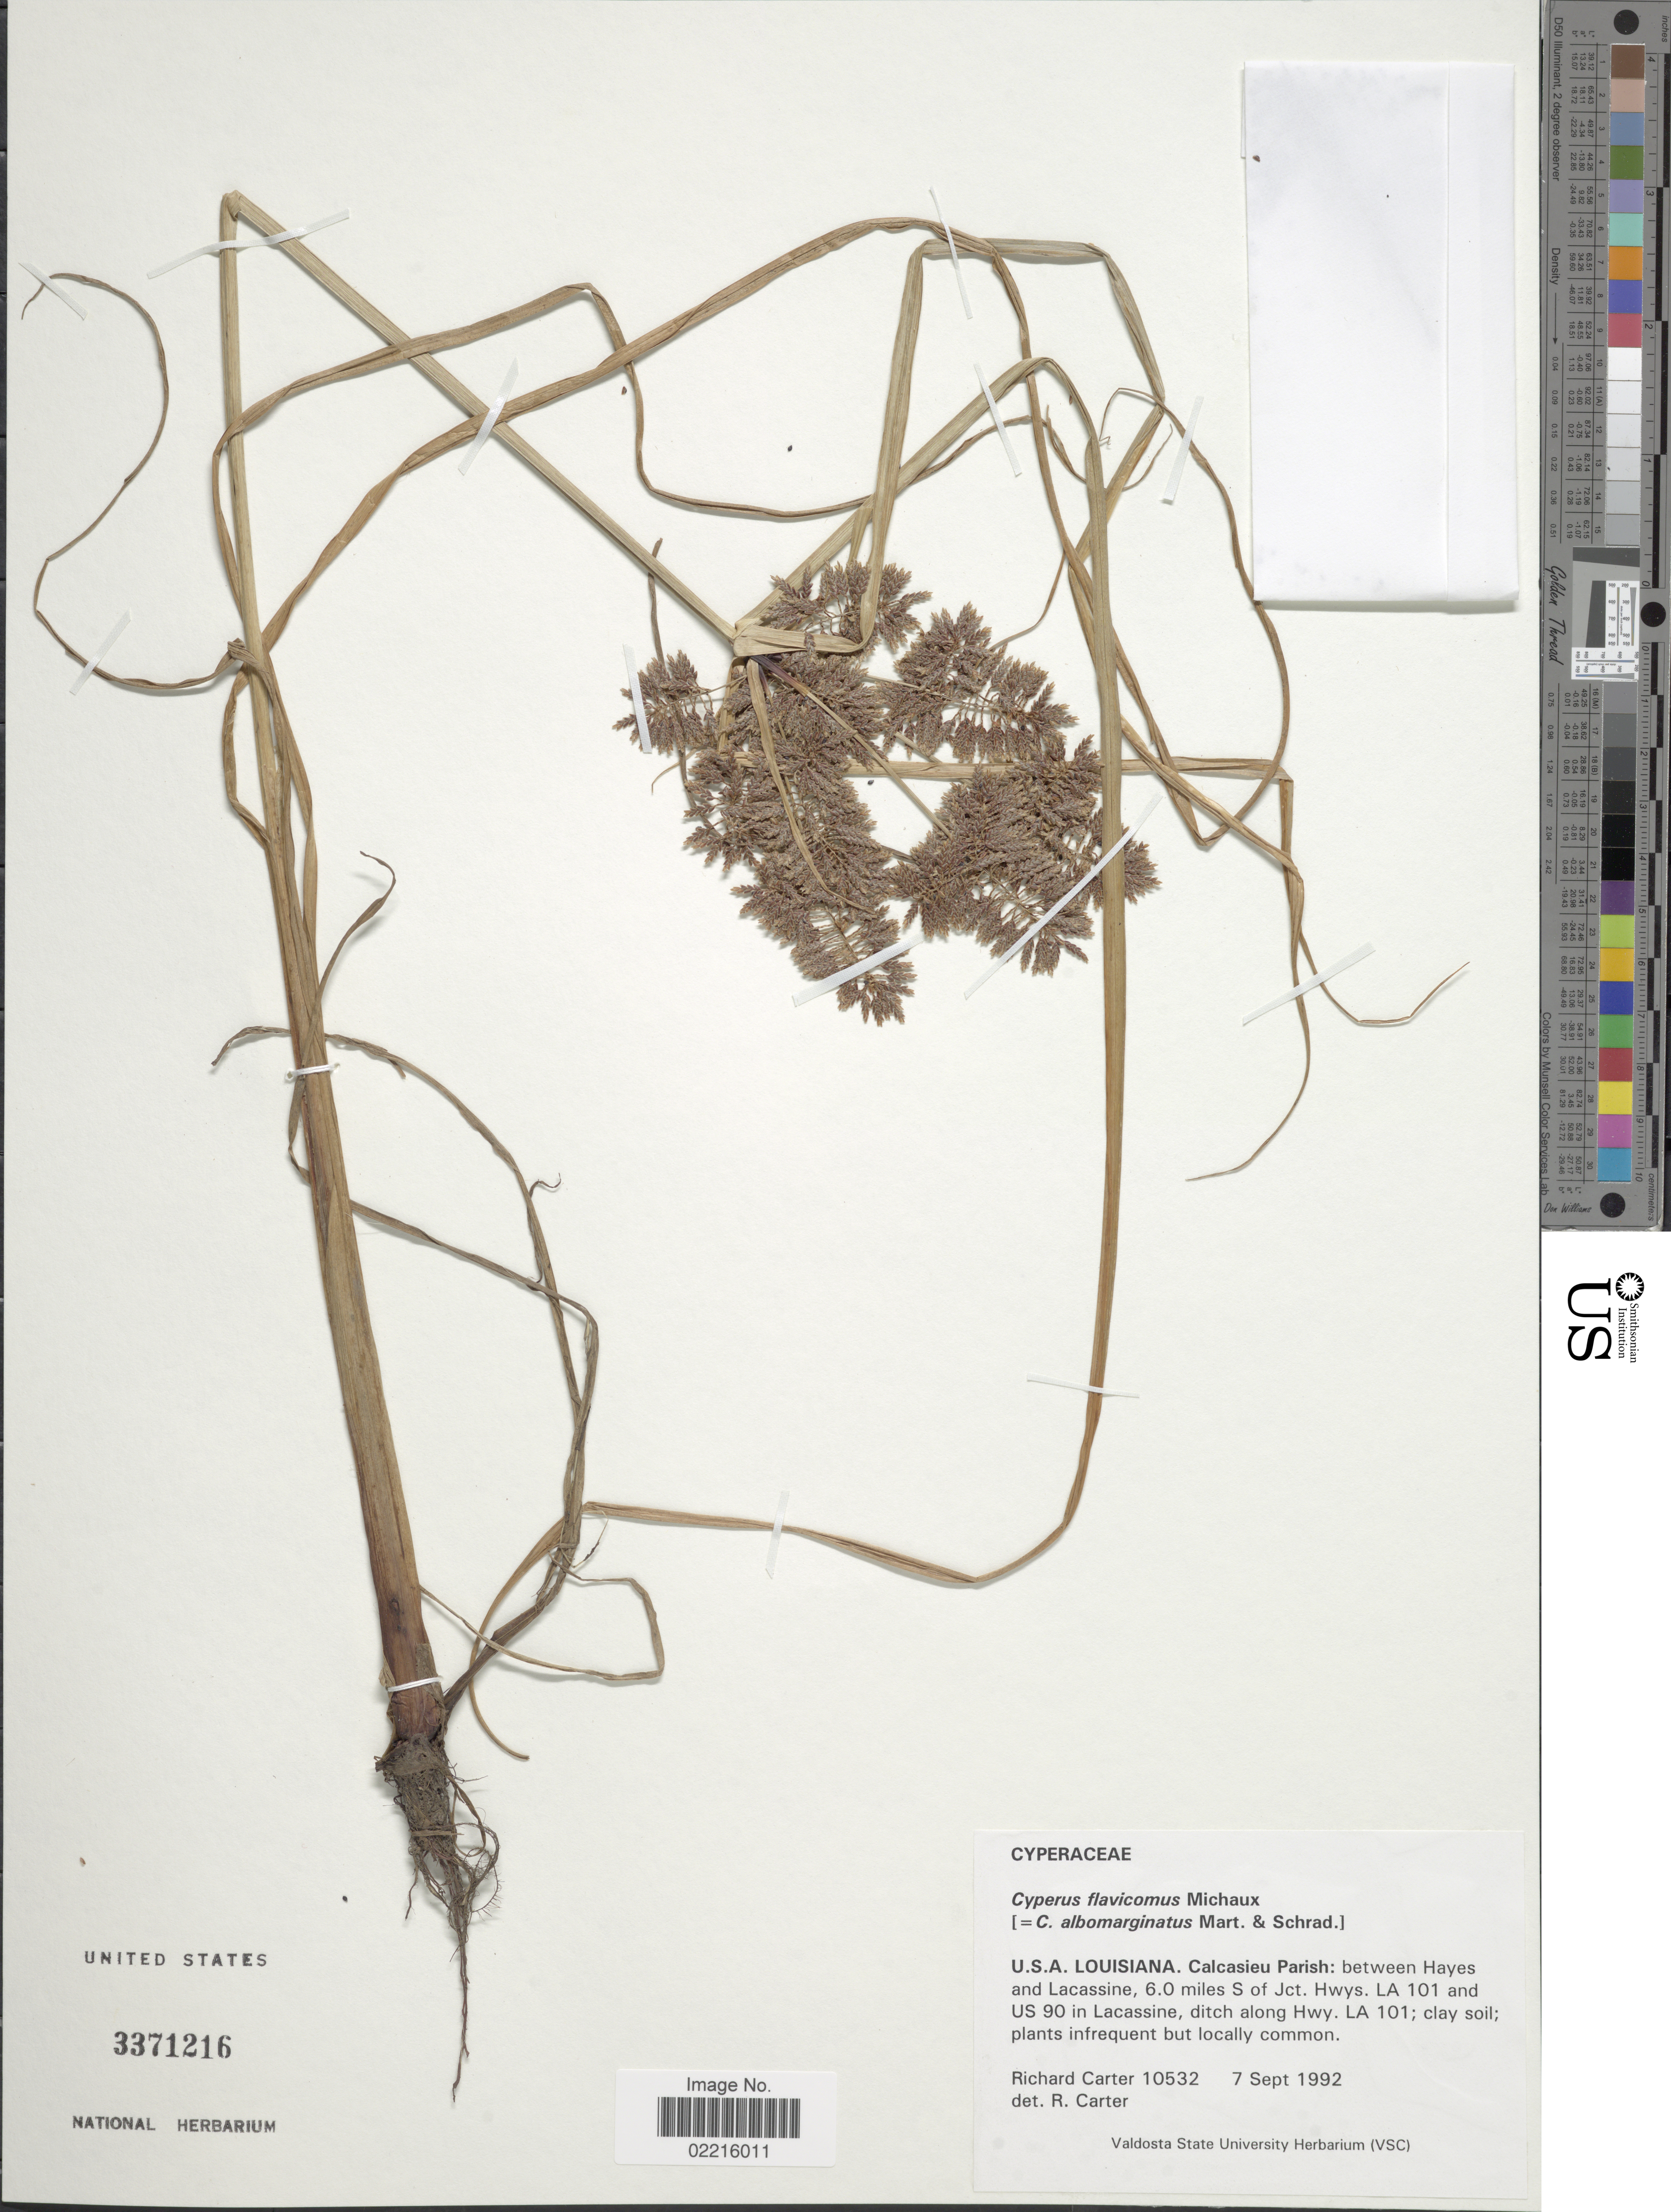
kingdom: Plantae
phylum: Tracheophyta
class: Liliopsida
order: Poales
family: Cyperaceae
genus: Cyperus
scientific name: Cyperus flavicomus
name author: Michx.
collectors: R. Carter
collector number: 10532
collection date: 1992-09-07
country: United States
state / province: Louisiana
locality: Calcasieu Parish: between hayes and Lacassine, 6.0 miles S of Jct. Hwys. LA 101 and US 90 in Lacassine, ditch along Hwy. LA 101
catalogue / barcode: US 3371216